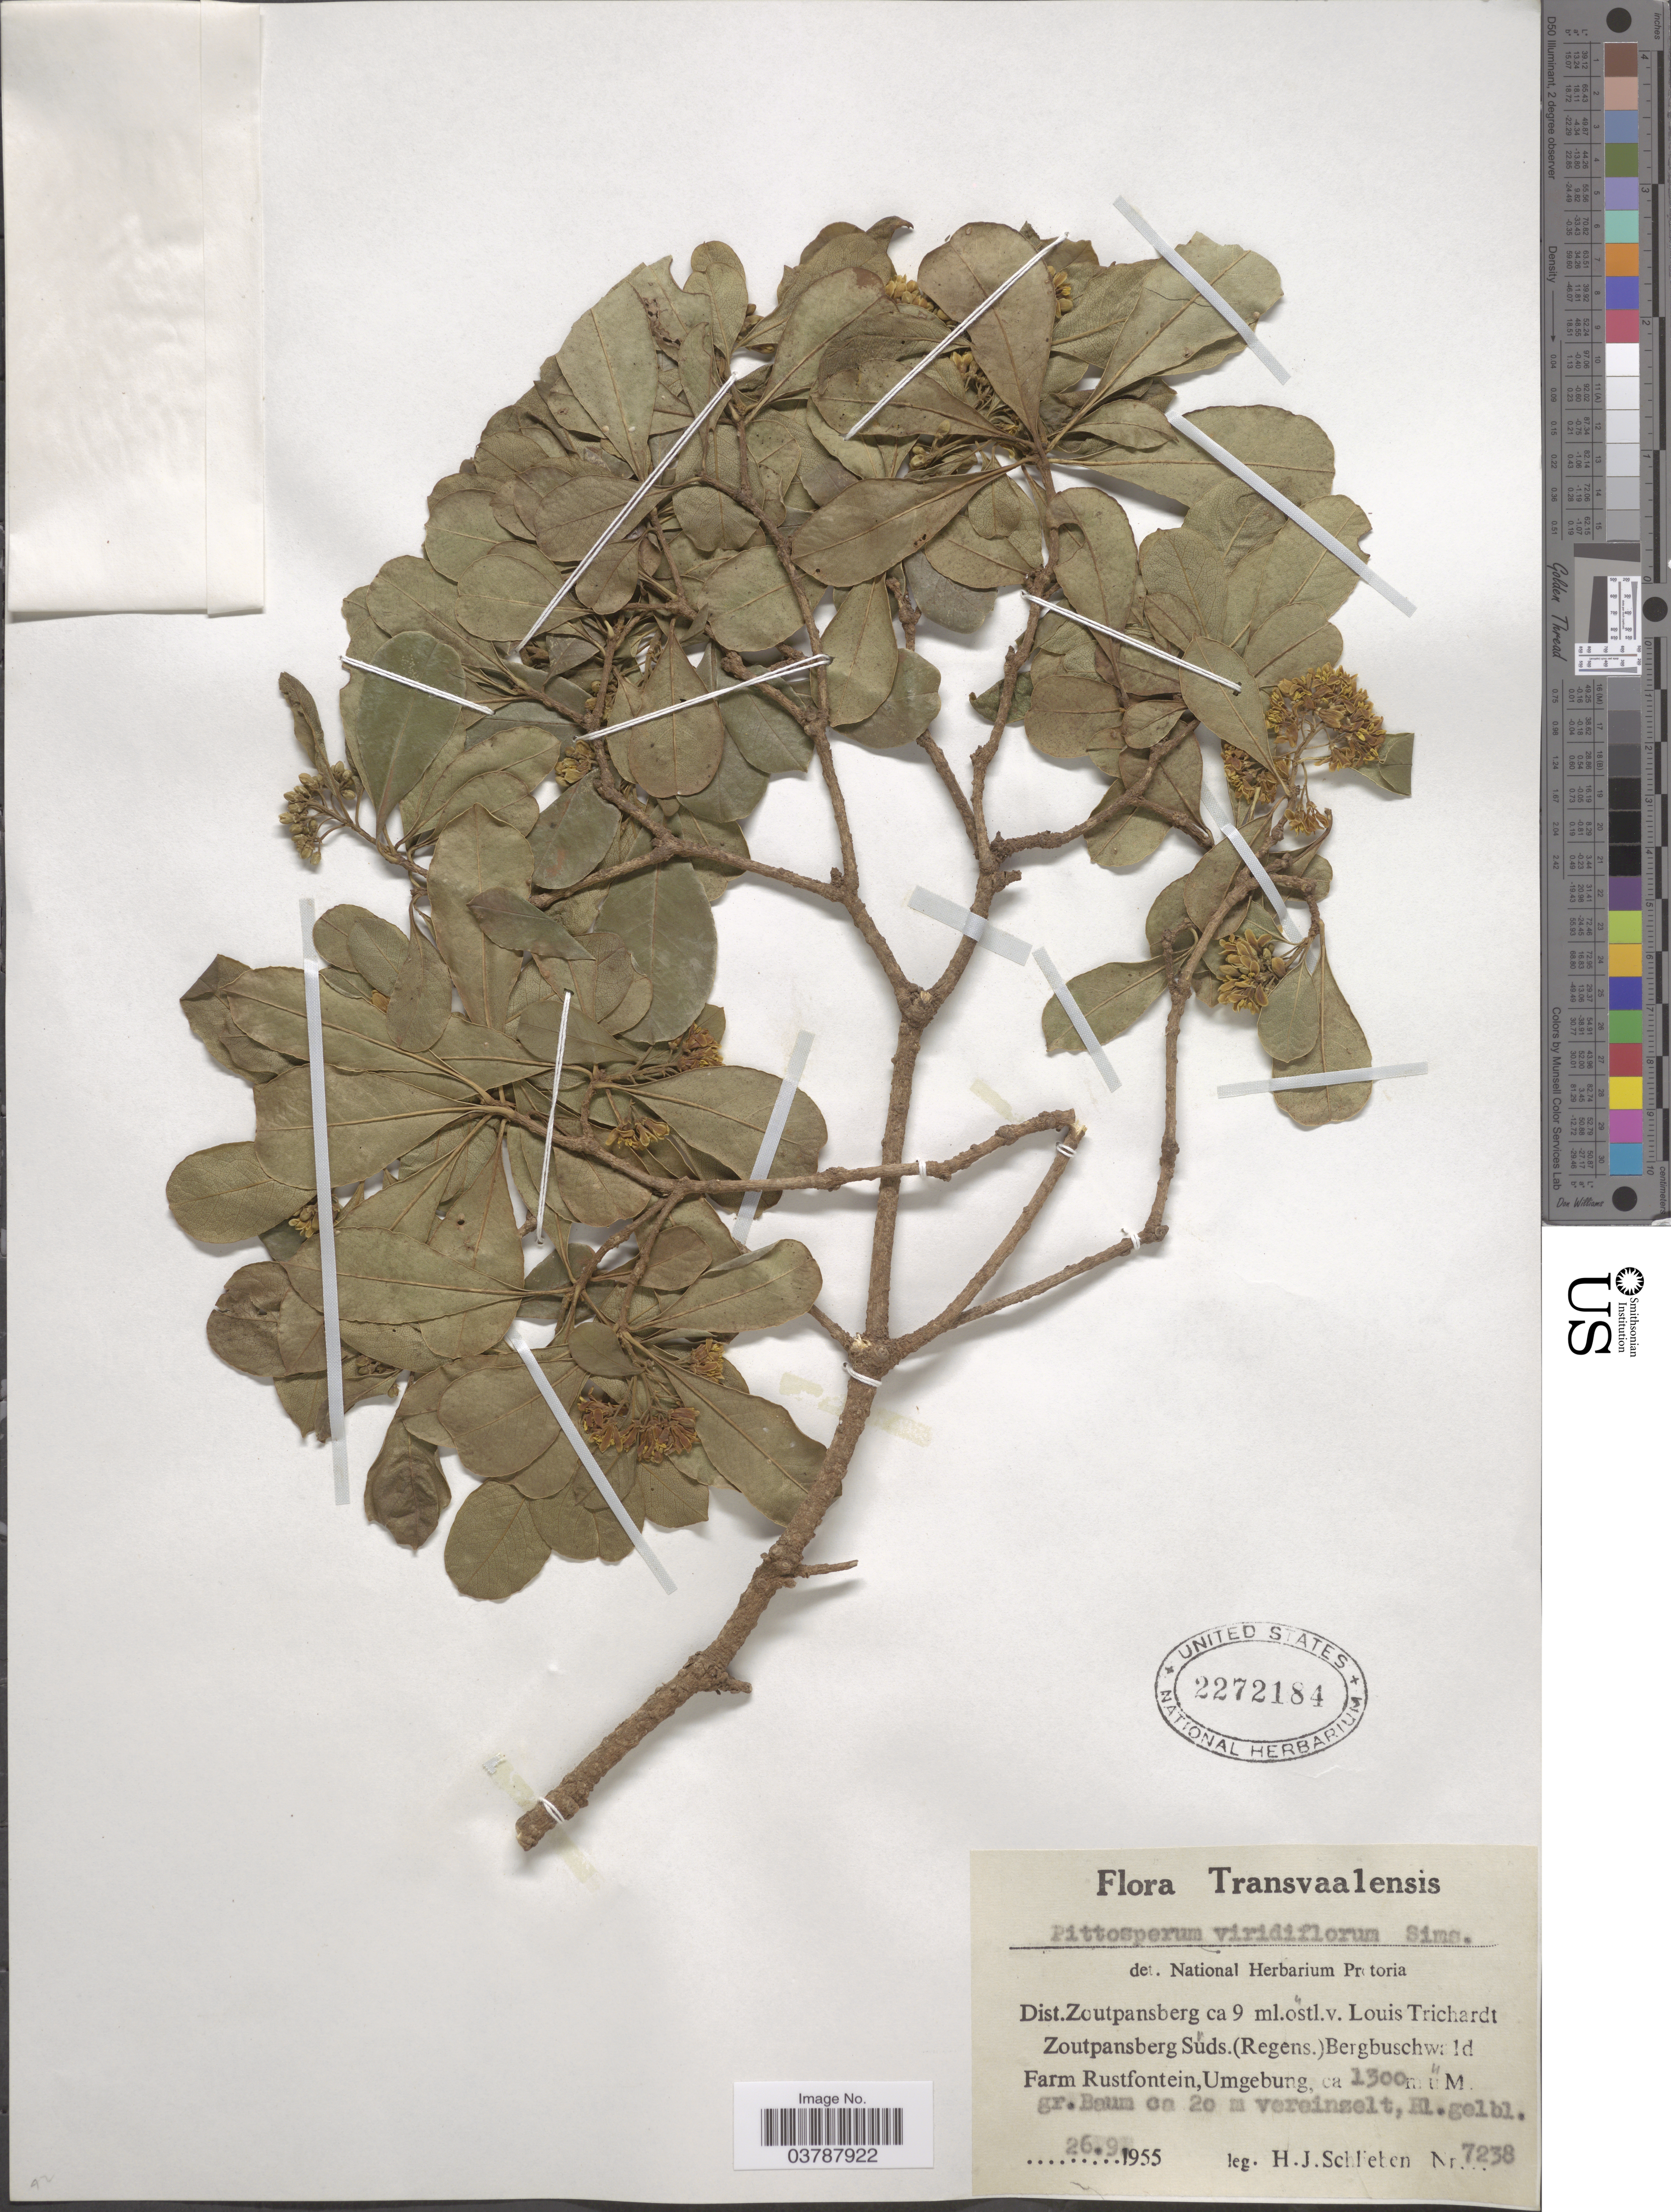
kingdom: Plantae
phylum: Tracheophyta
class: Magnoliopsida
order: Apiales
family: Pittosporaceae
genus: Pittosporum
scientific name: Pittosporum viridiflorum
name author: Sims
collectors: H. J. Schlieben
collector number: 7238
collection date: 1955-09-26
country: South Africa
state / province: Limpopo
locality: Transvaalensis. Dist. Zoutpansberg ca 9ml.östl.v. Louis Trichardt. Zoutpansberg Süds.(Regens) Bergbuschwald. Farm Rustfontein, Umgebung.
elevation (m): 1300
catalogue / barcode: US 2272184